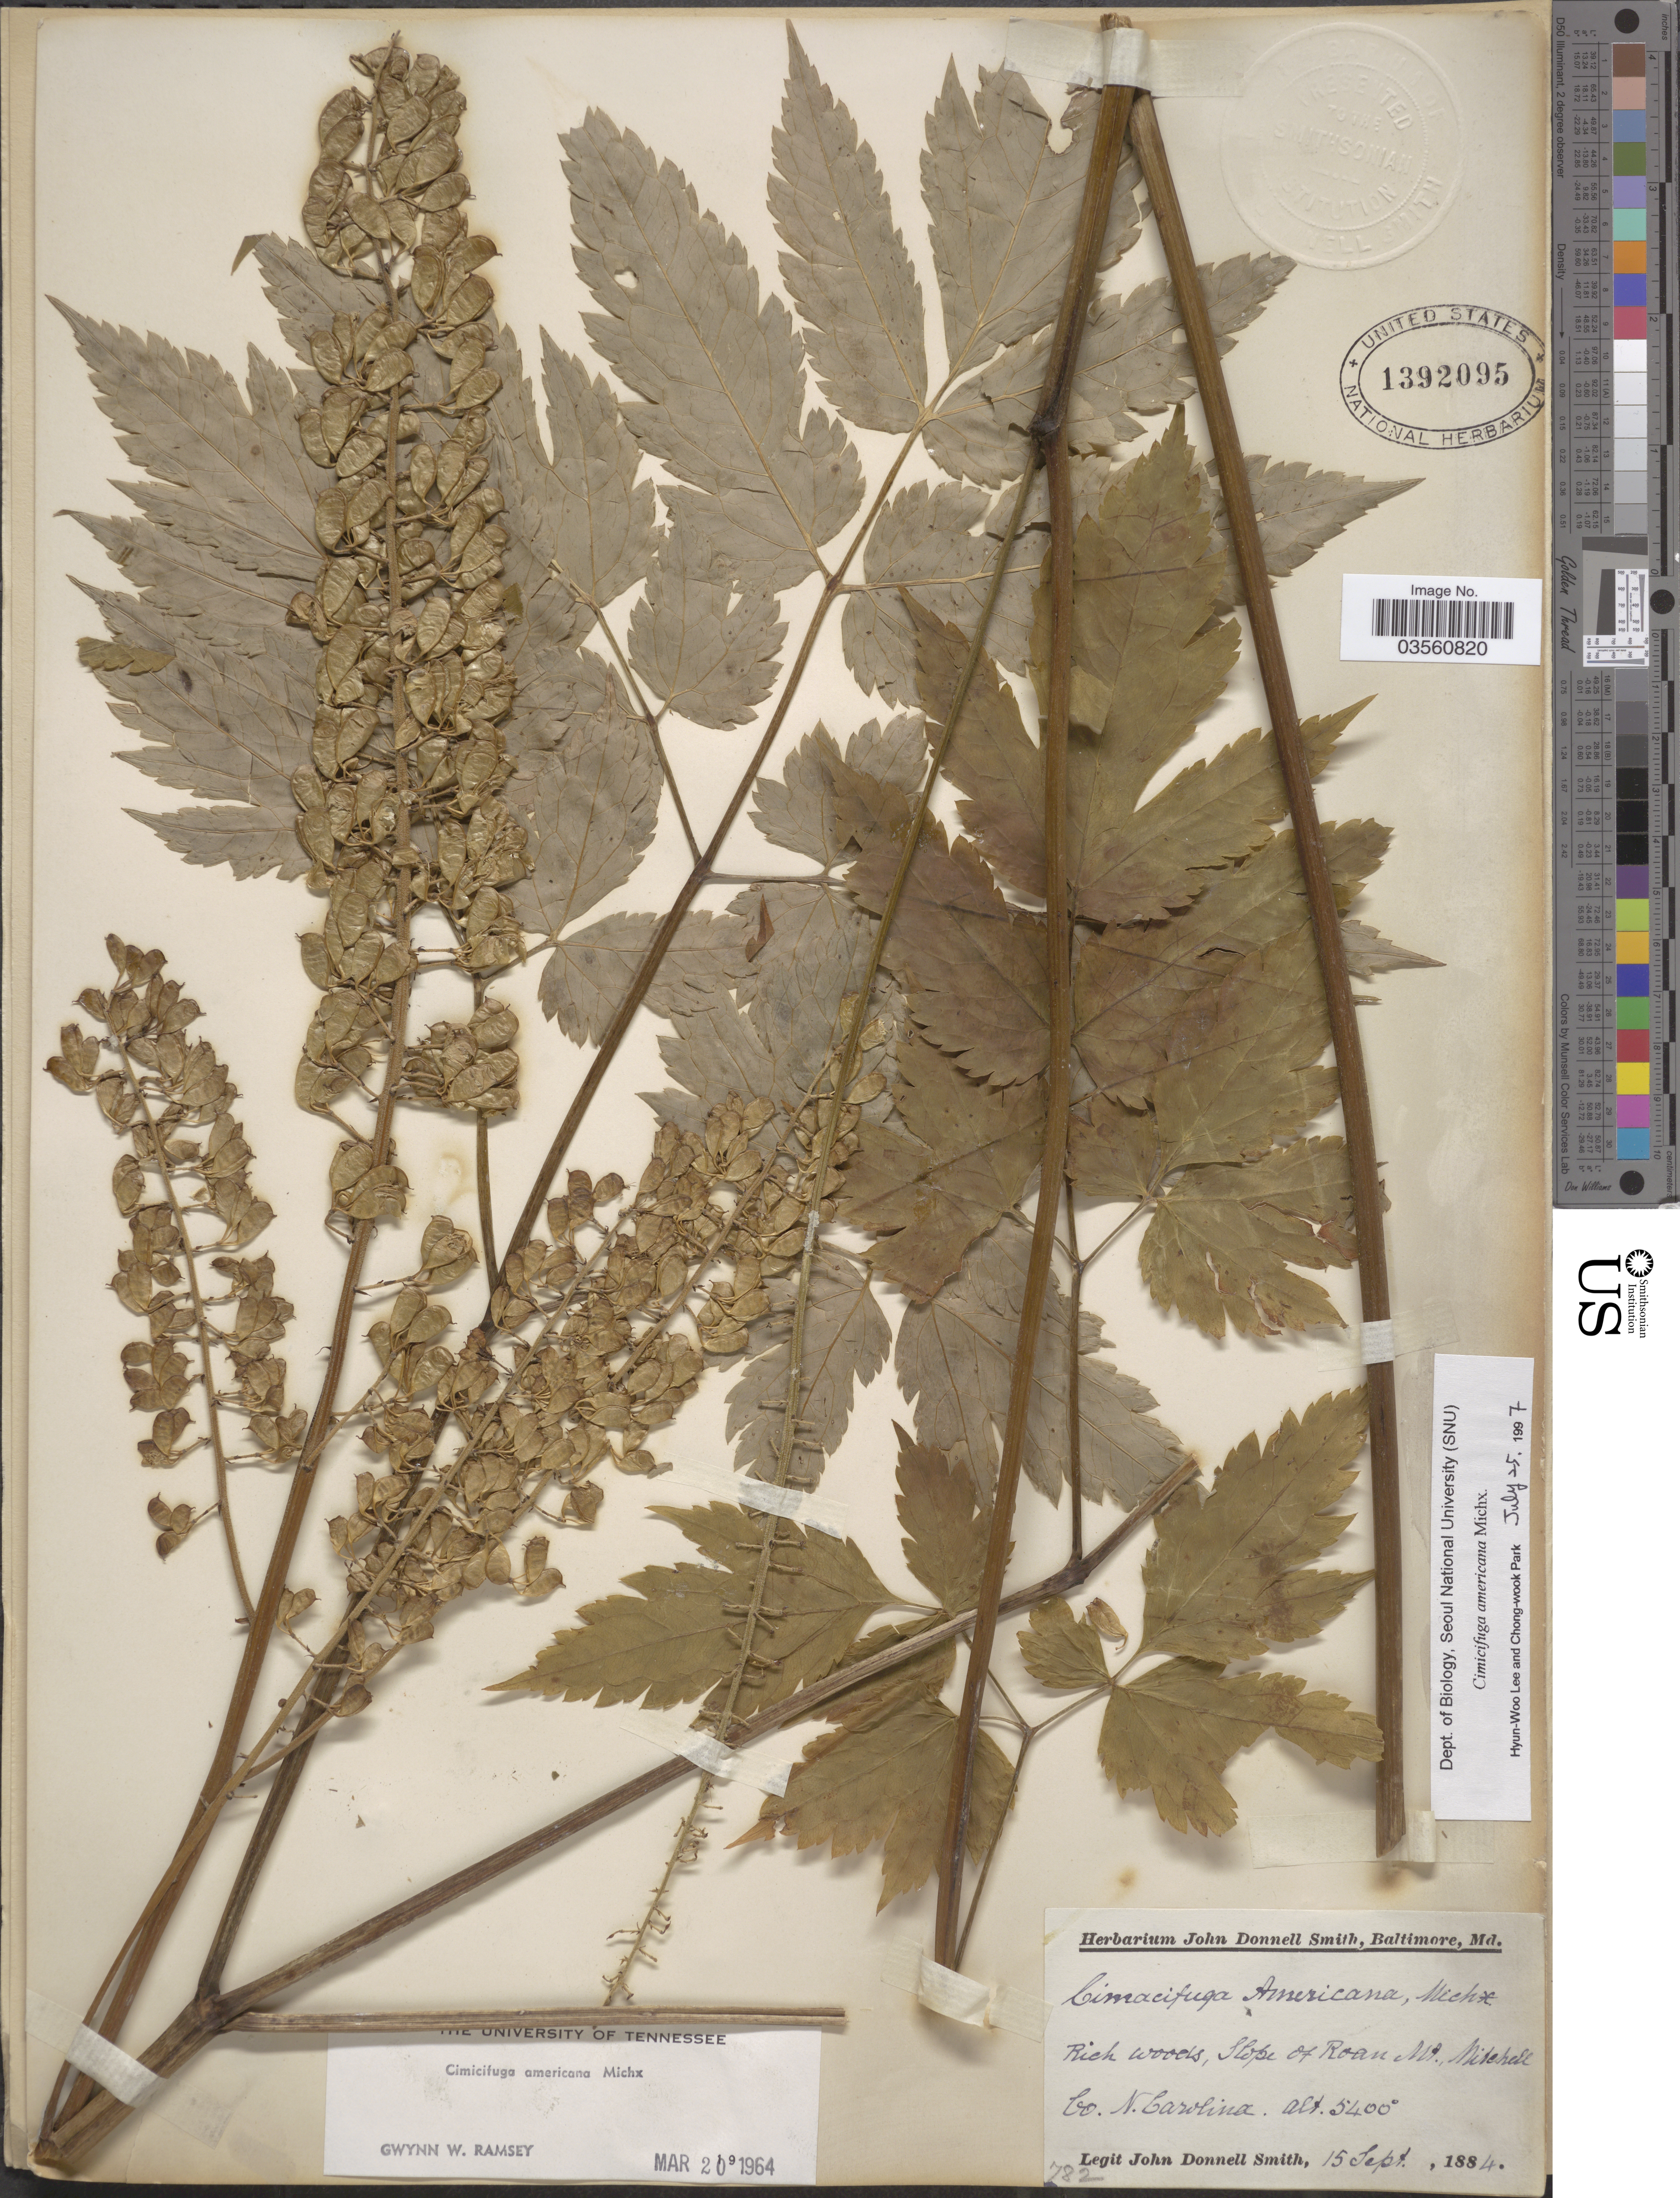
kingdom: Plantae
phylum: Tracheophyta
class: Magnoliopsida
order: Ranunculales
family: Ranunculaceae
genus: Actaea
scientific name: Actaea podocarpa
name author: DC.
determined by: Strong, M. T., (US), Smithsonian Institution - National Museum of Natural History (UNITED STATES)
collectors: J. Donnell Smith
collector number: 782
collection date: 1884-09-15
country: United States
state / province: North Carolina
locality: Slope of Roan Mt., Mitchell Co.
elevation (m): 1646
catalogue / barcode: US 1392095